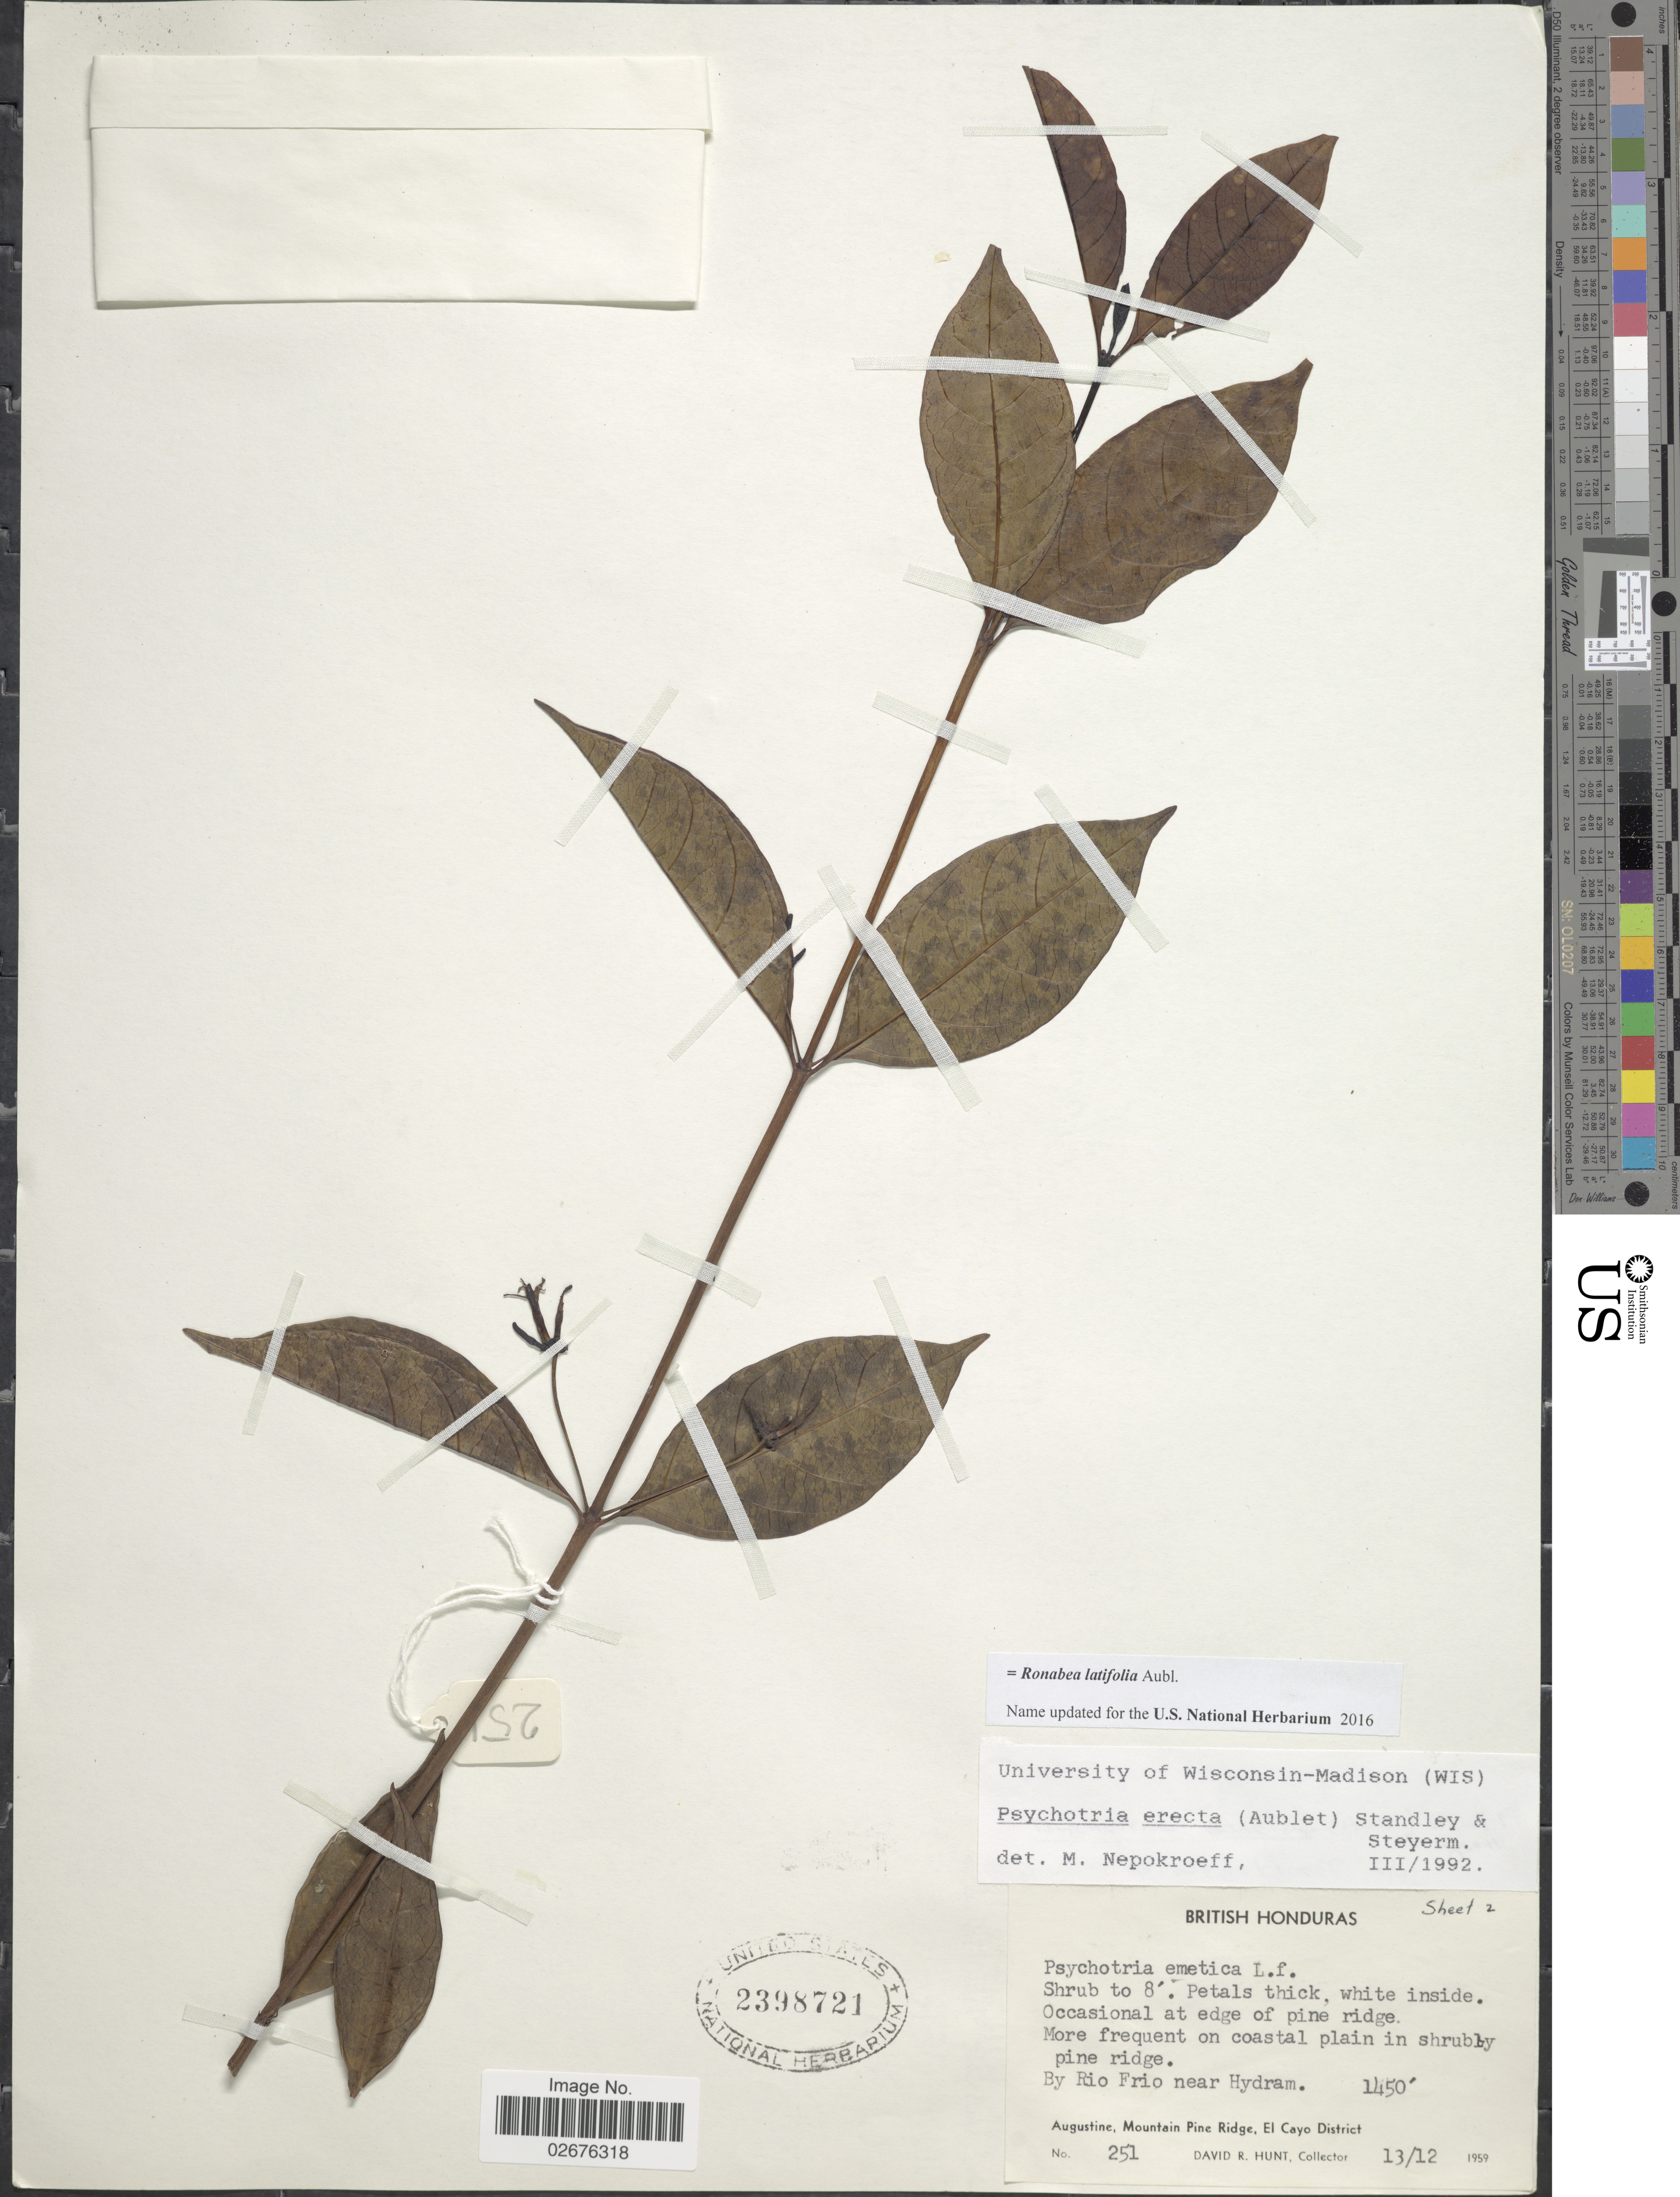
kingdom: Plantae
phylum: Tracheophyta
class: Magnoliopsida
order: Gentianales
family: Rubiaceae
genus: Ronabea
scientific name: Ronabea latifolia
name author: Aubl.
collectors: D. R. Hunt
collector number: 251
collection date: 1959-12-13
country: Belize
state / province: Cayo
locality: British Honduras. By Rio Frio near Hydram. Augustine, Mountain Pine Ridge. El Cayo District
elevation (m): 442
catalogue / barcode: US 2398721